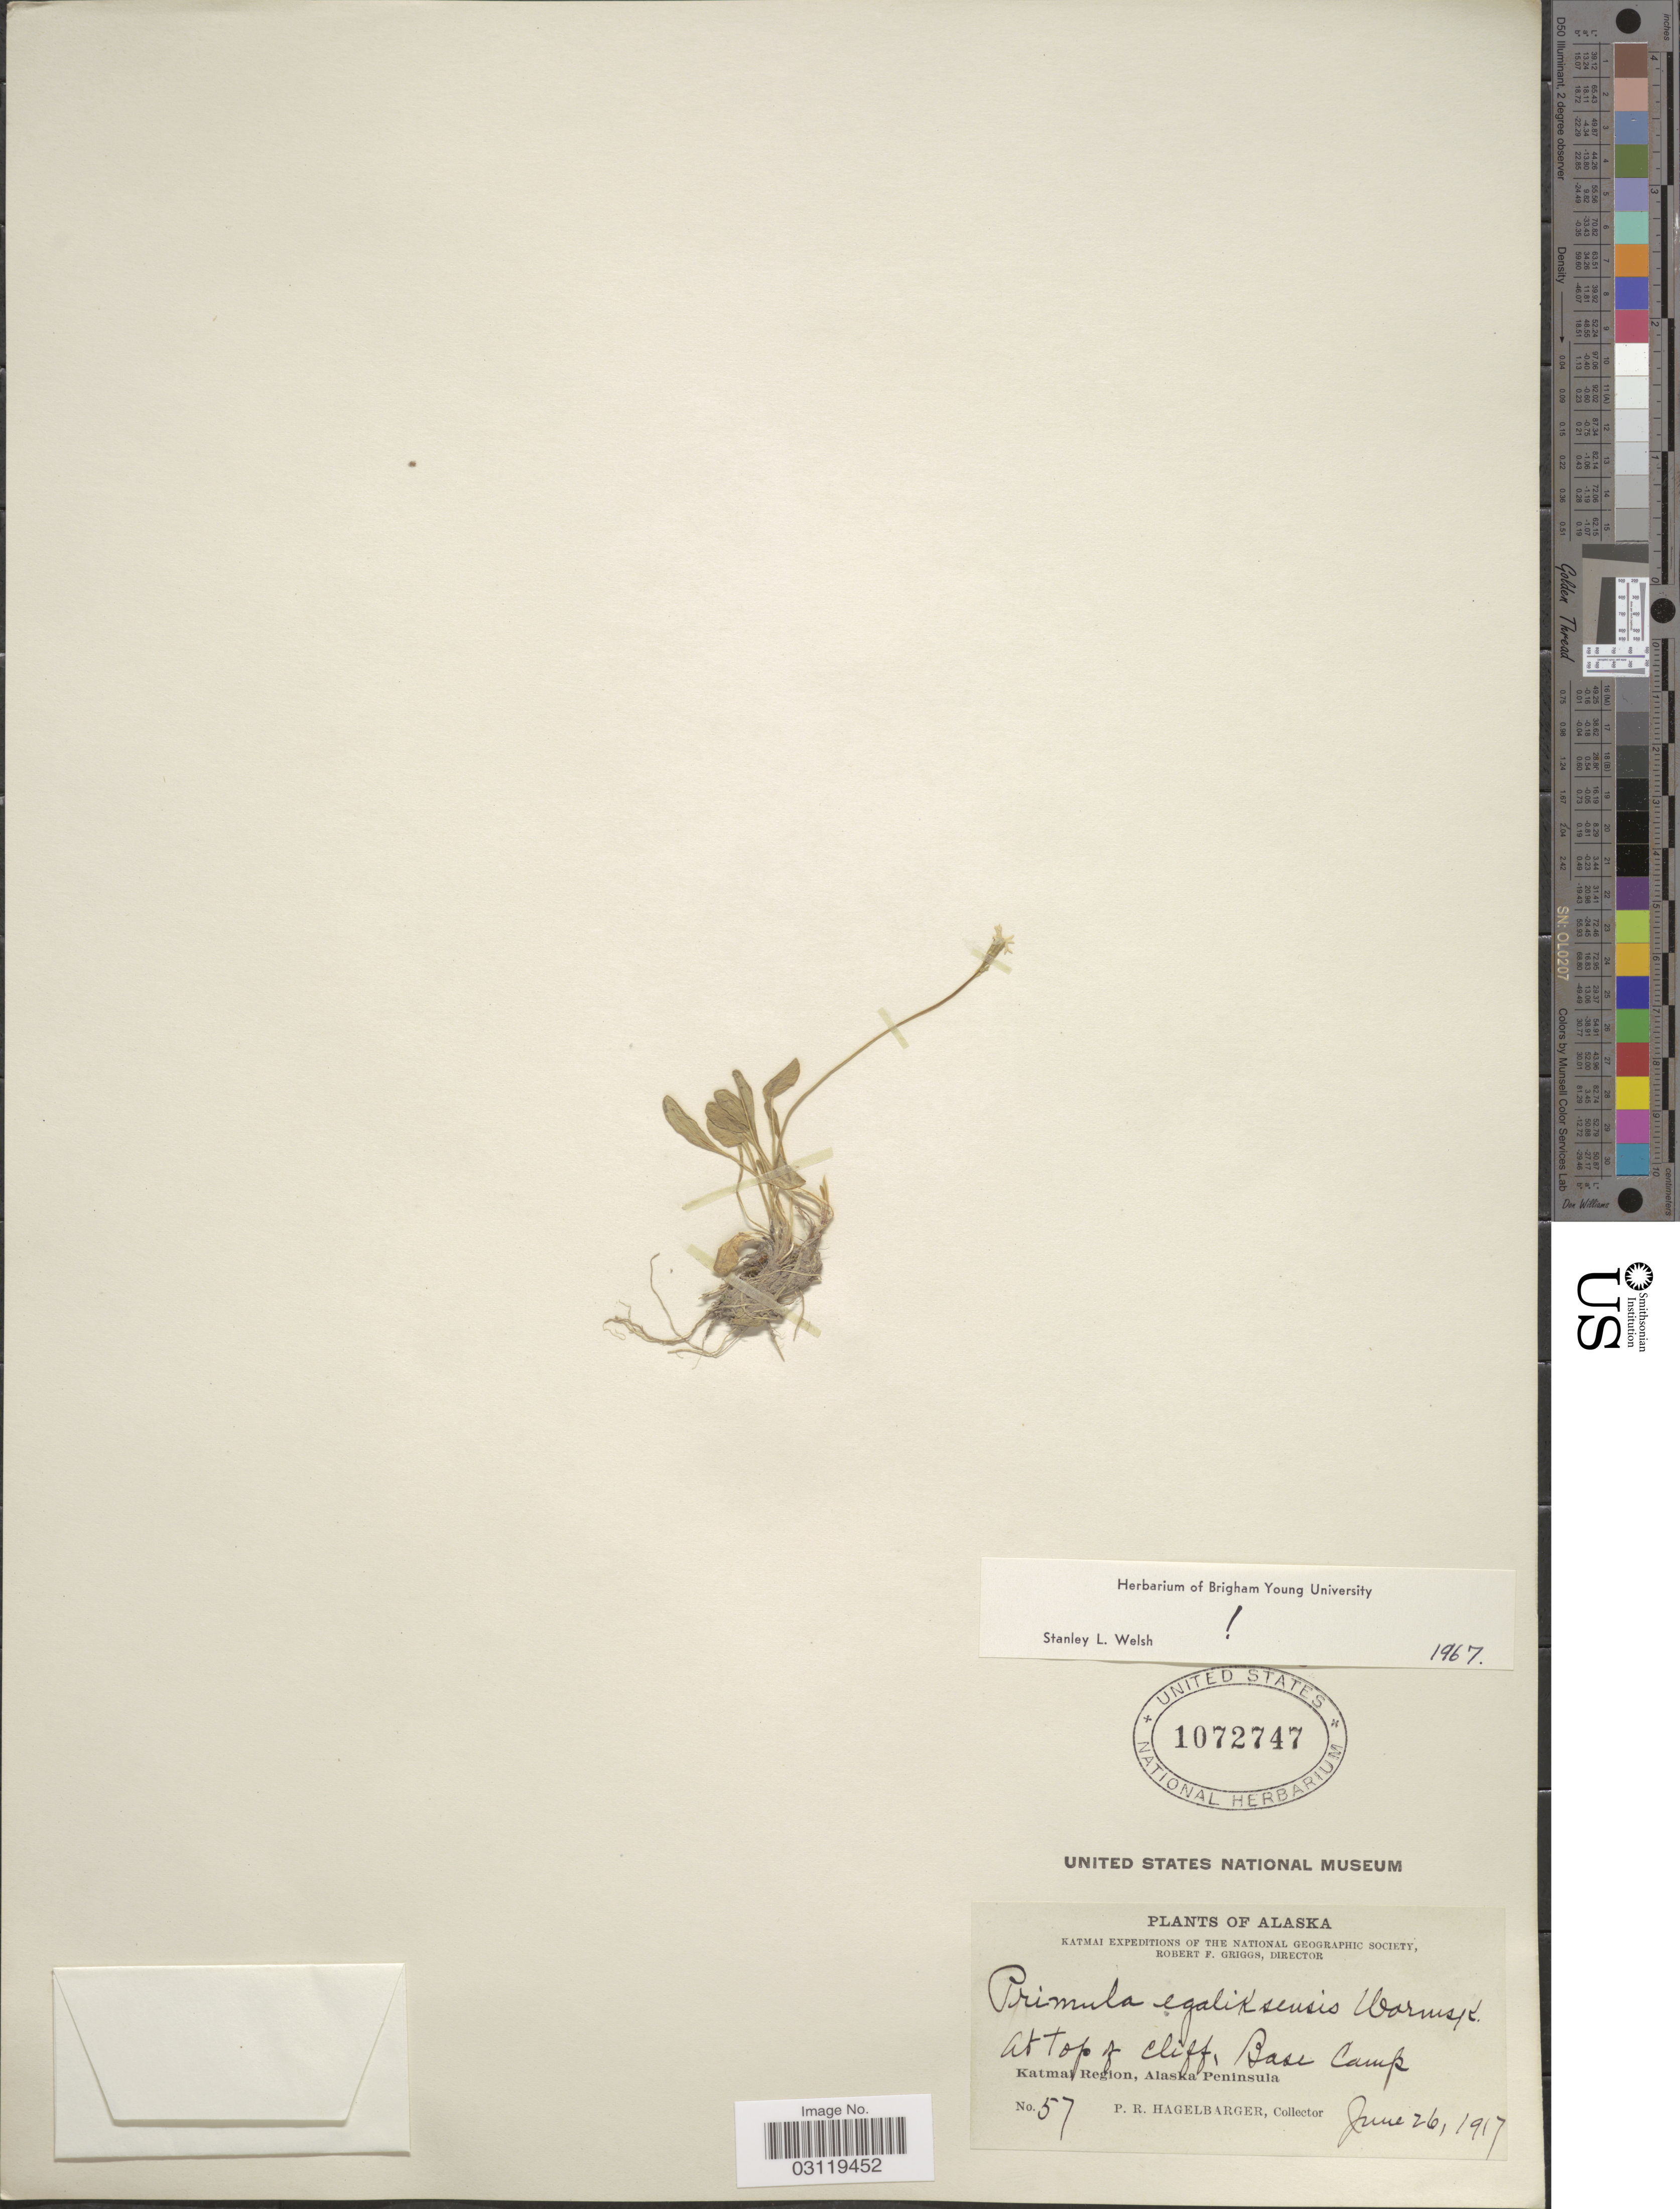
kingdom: Plantae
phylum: Tracheophyta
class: Magnoliopsida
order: Ericales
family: Primulaceae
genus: Primula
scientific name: Primula egaliksensis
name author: Wormsk.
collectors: P. Hagelbarger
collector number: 57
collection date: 1917-06-26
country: United States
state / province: Alaska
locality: Base Camp. Katmai Region.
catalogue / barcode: US 1072747